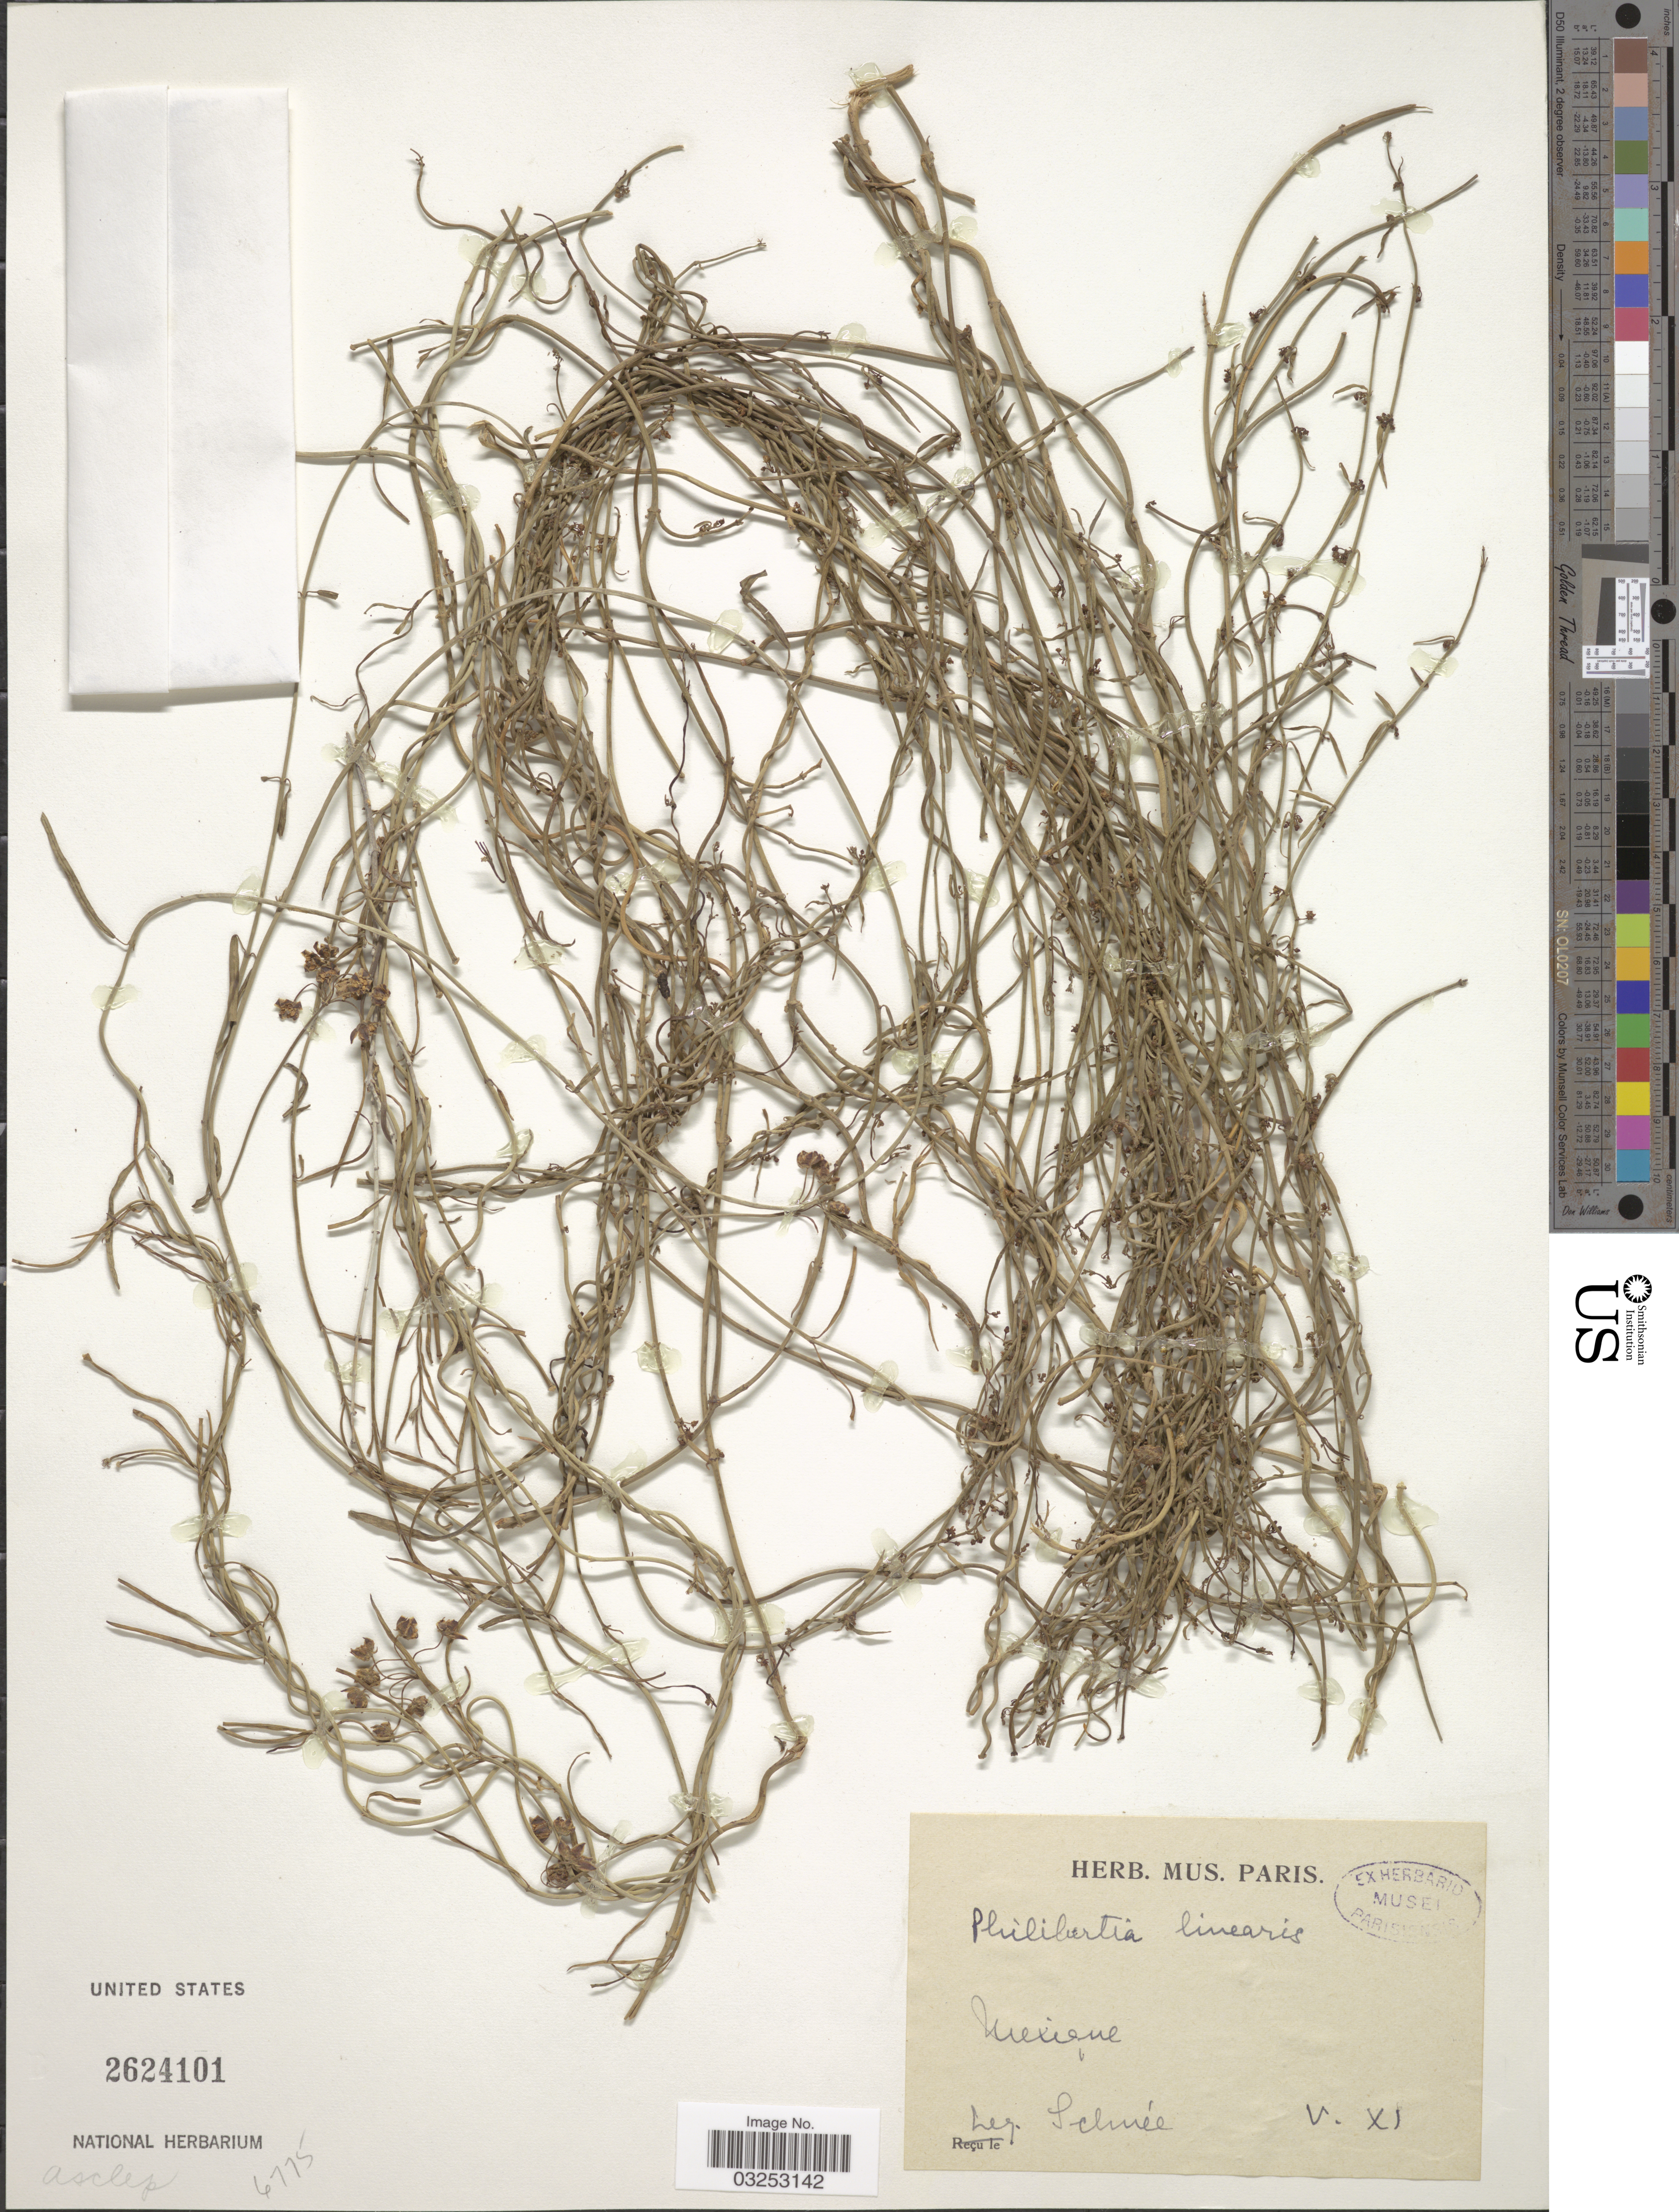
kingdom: Plantae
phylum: Tracheophyta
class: Magnoliopsida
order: Gentianales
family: Apocynaceae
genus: Philibertia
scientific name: Philibertia linearis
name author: A. Gray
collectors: -- Schnée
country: Mexico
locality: Mexique.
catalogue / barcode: US 2624101